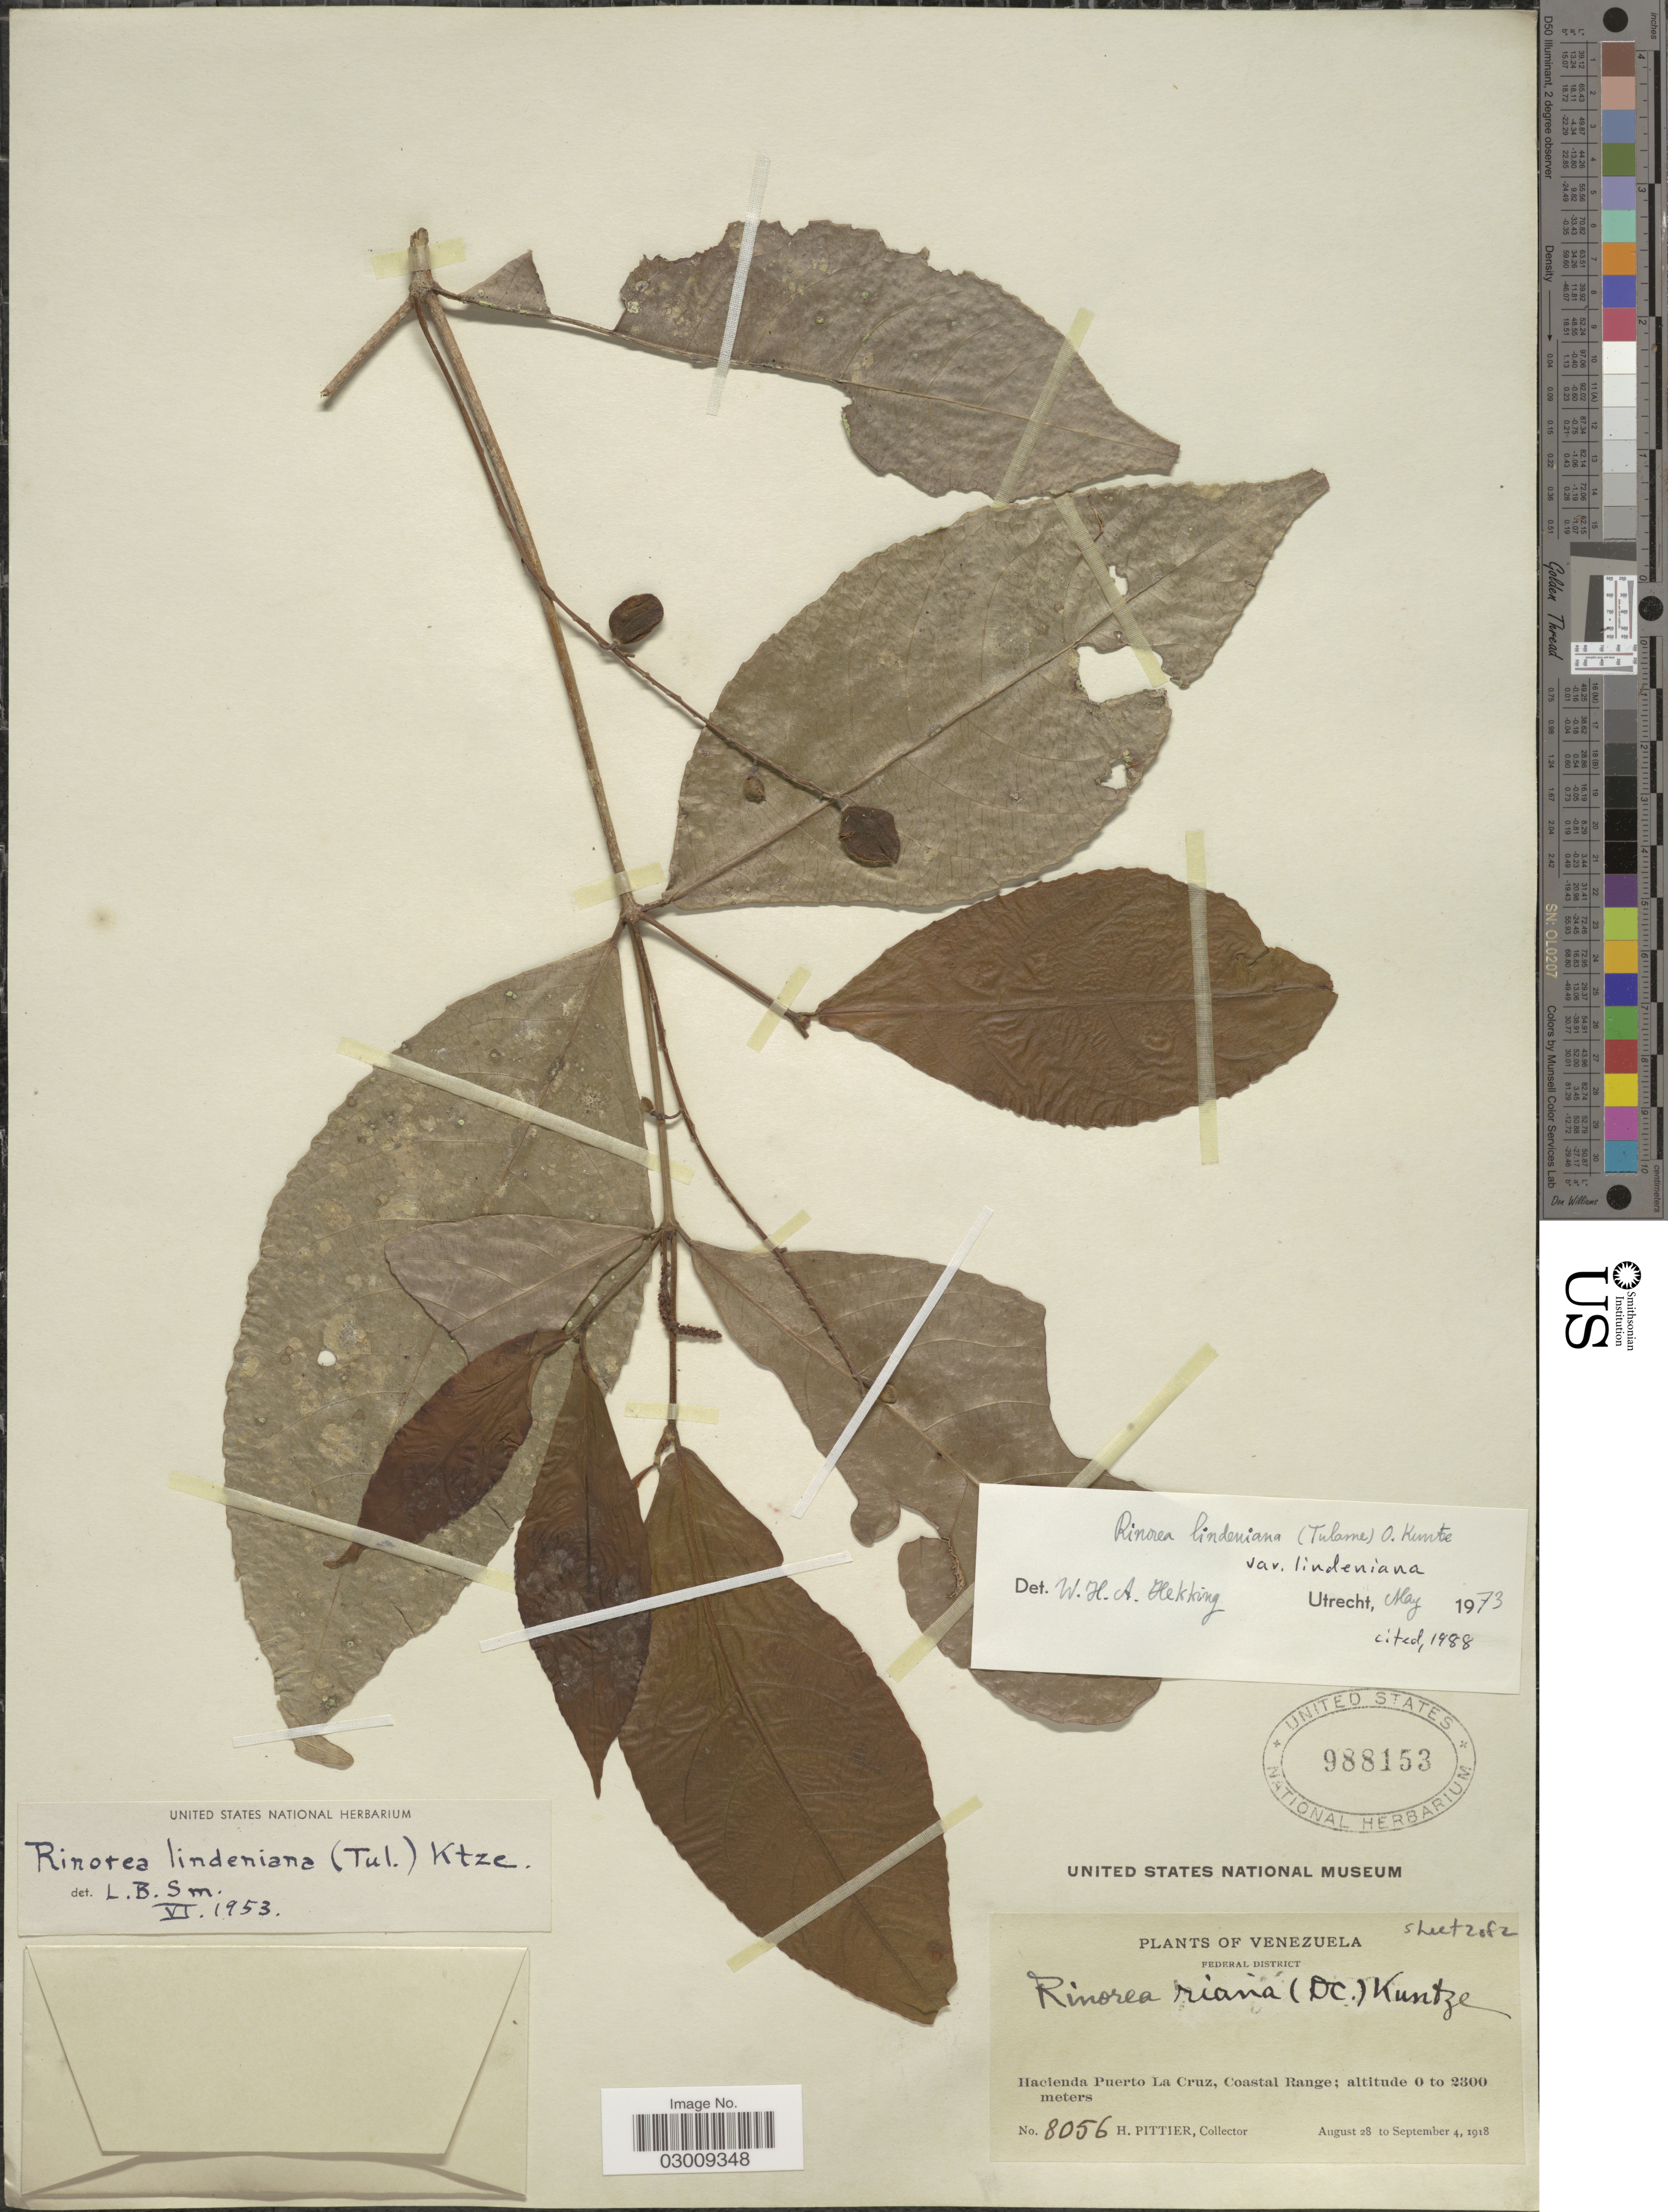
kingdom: Plantae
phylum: Tracheophyta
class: Magnoliopsida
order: Malpighiales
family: Violaceae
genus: Rinorea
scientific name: Rinorea lindeniana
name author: (Tul.) Kuntze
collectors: H. F. Pittier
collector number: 8056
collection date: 1918-08-28/1918-09-04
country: Venezuela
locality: Federal District. Hacienda Puerto La Cruz, Coastal Range.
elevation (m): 0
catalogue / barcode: US 988153